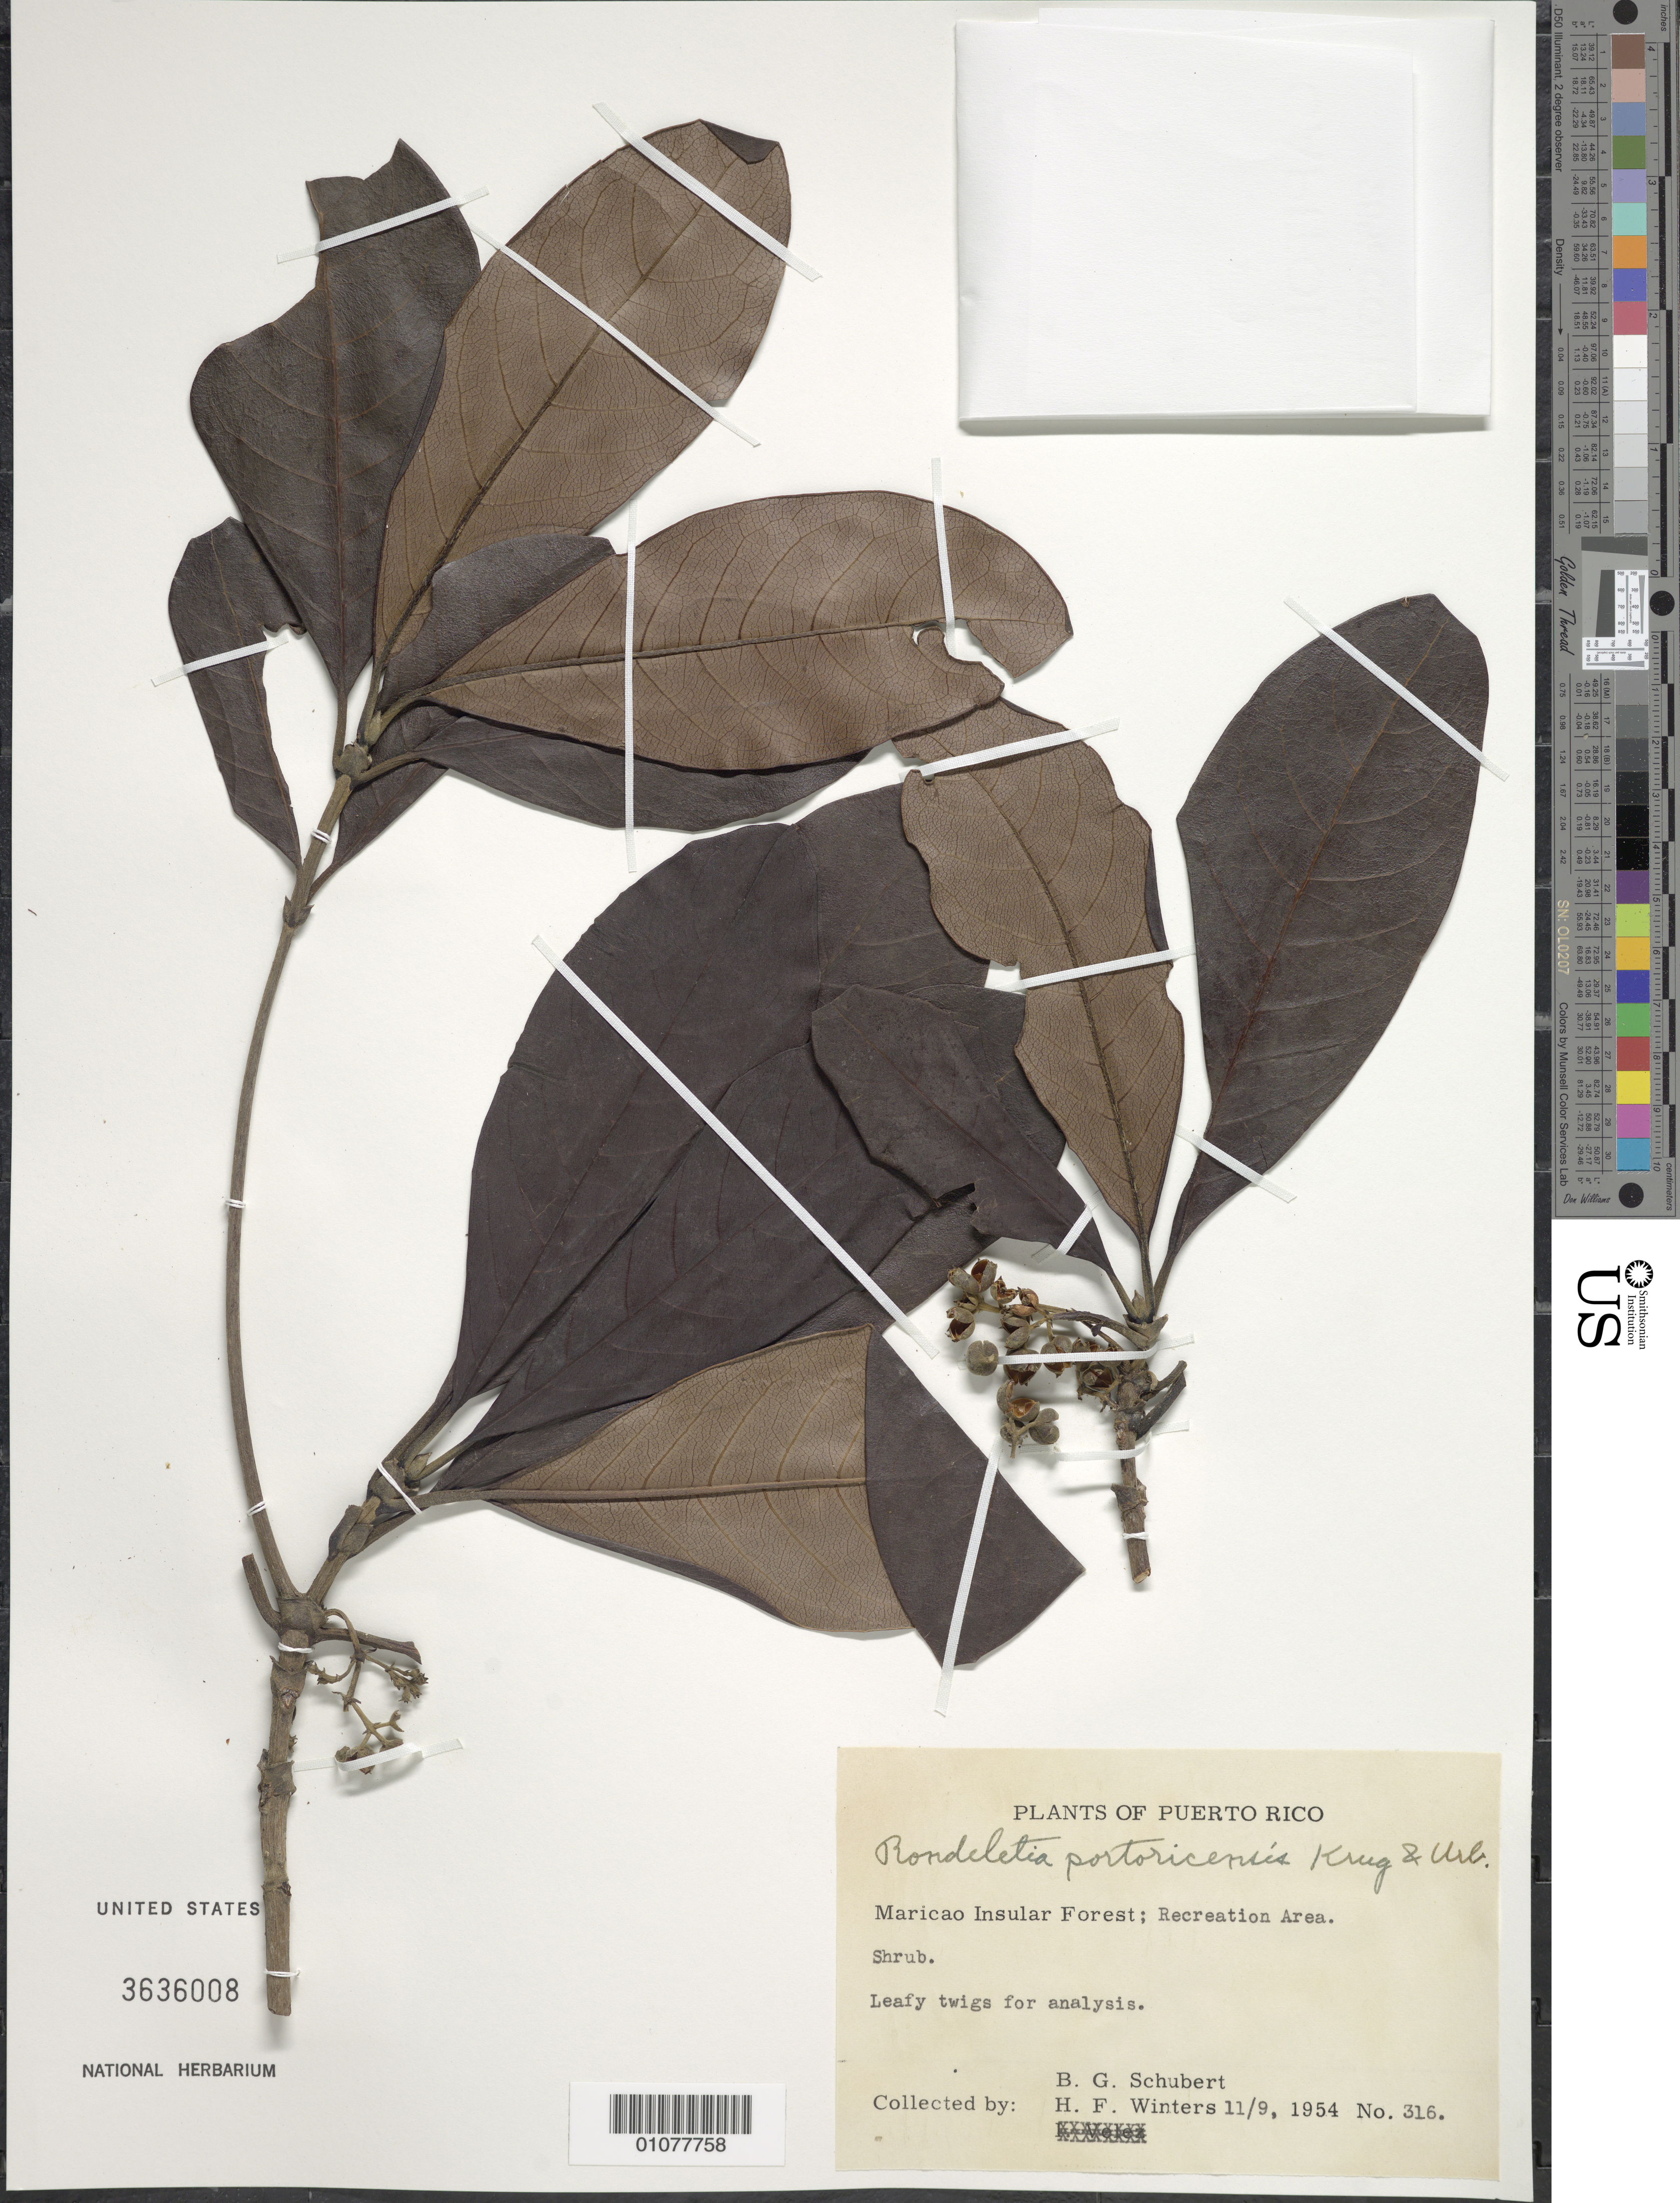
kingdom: Plantae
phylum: Tracheophyta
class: Magnoliopsida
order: Gentianales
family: Rubiaceae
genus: Rondeletia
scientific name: Rondeletia portoricensis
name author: Krug & Urb.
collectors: B. Schubert & H. Winters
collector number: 316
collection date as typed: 09 Nov 1954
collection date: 1954-11-09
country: Puerto Rico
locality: Maricao Insular forest; Recreation Area.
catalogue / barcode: US 3636008